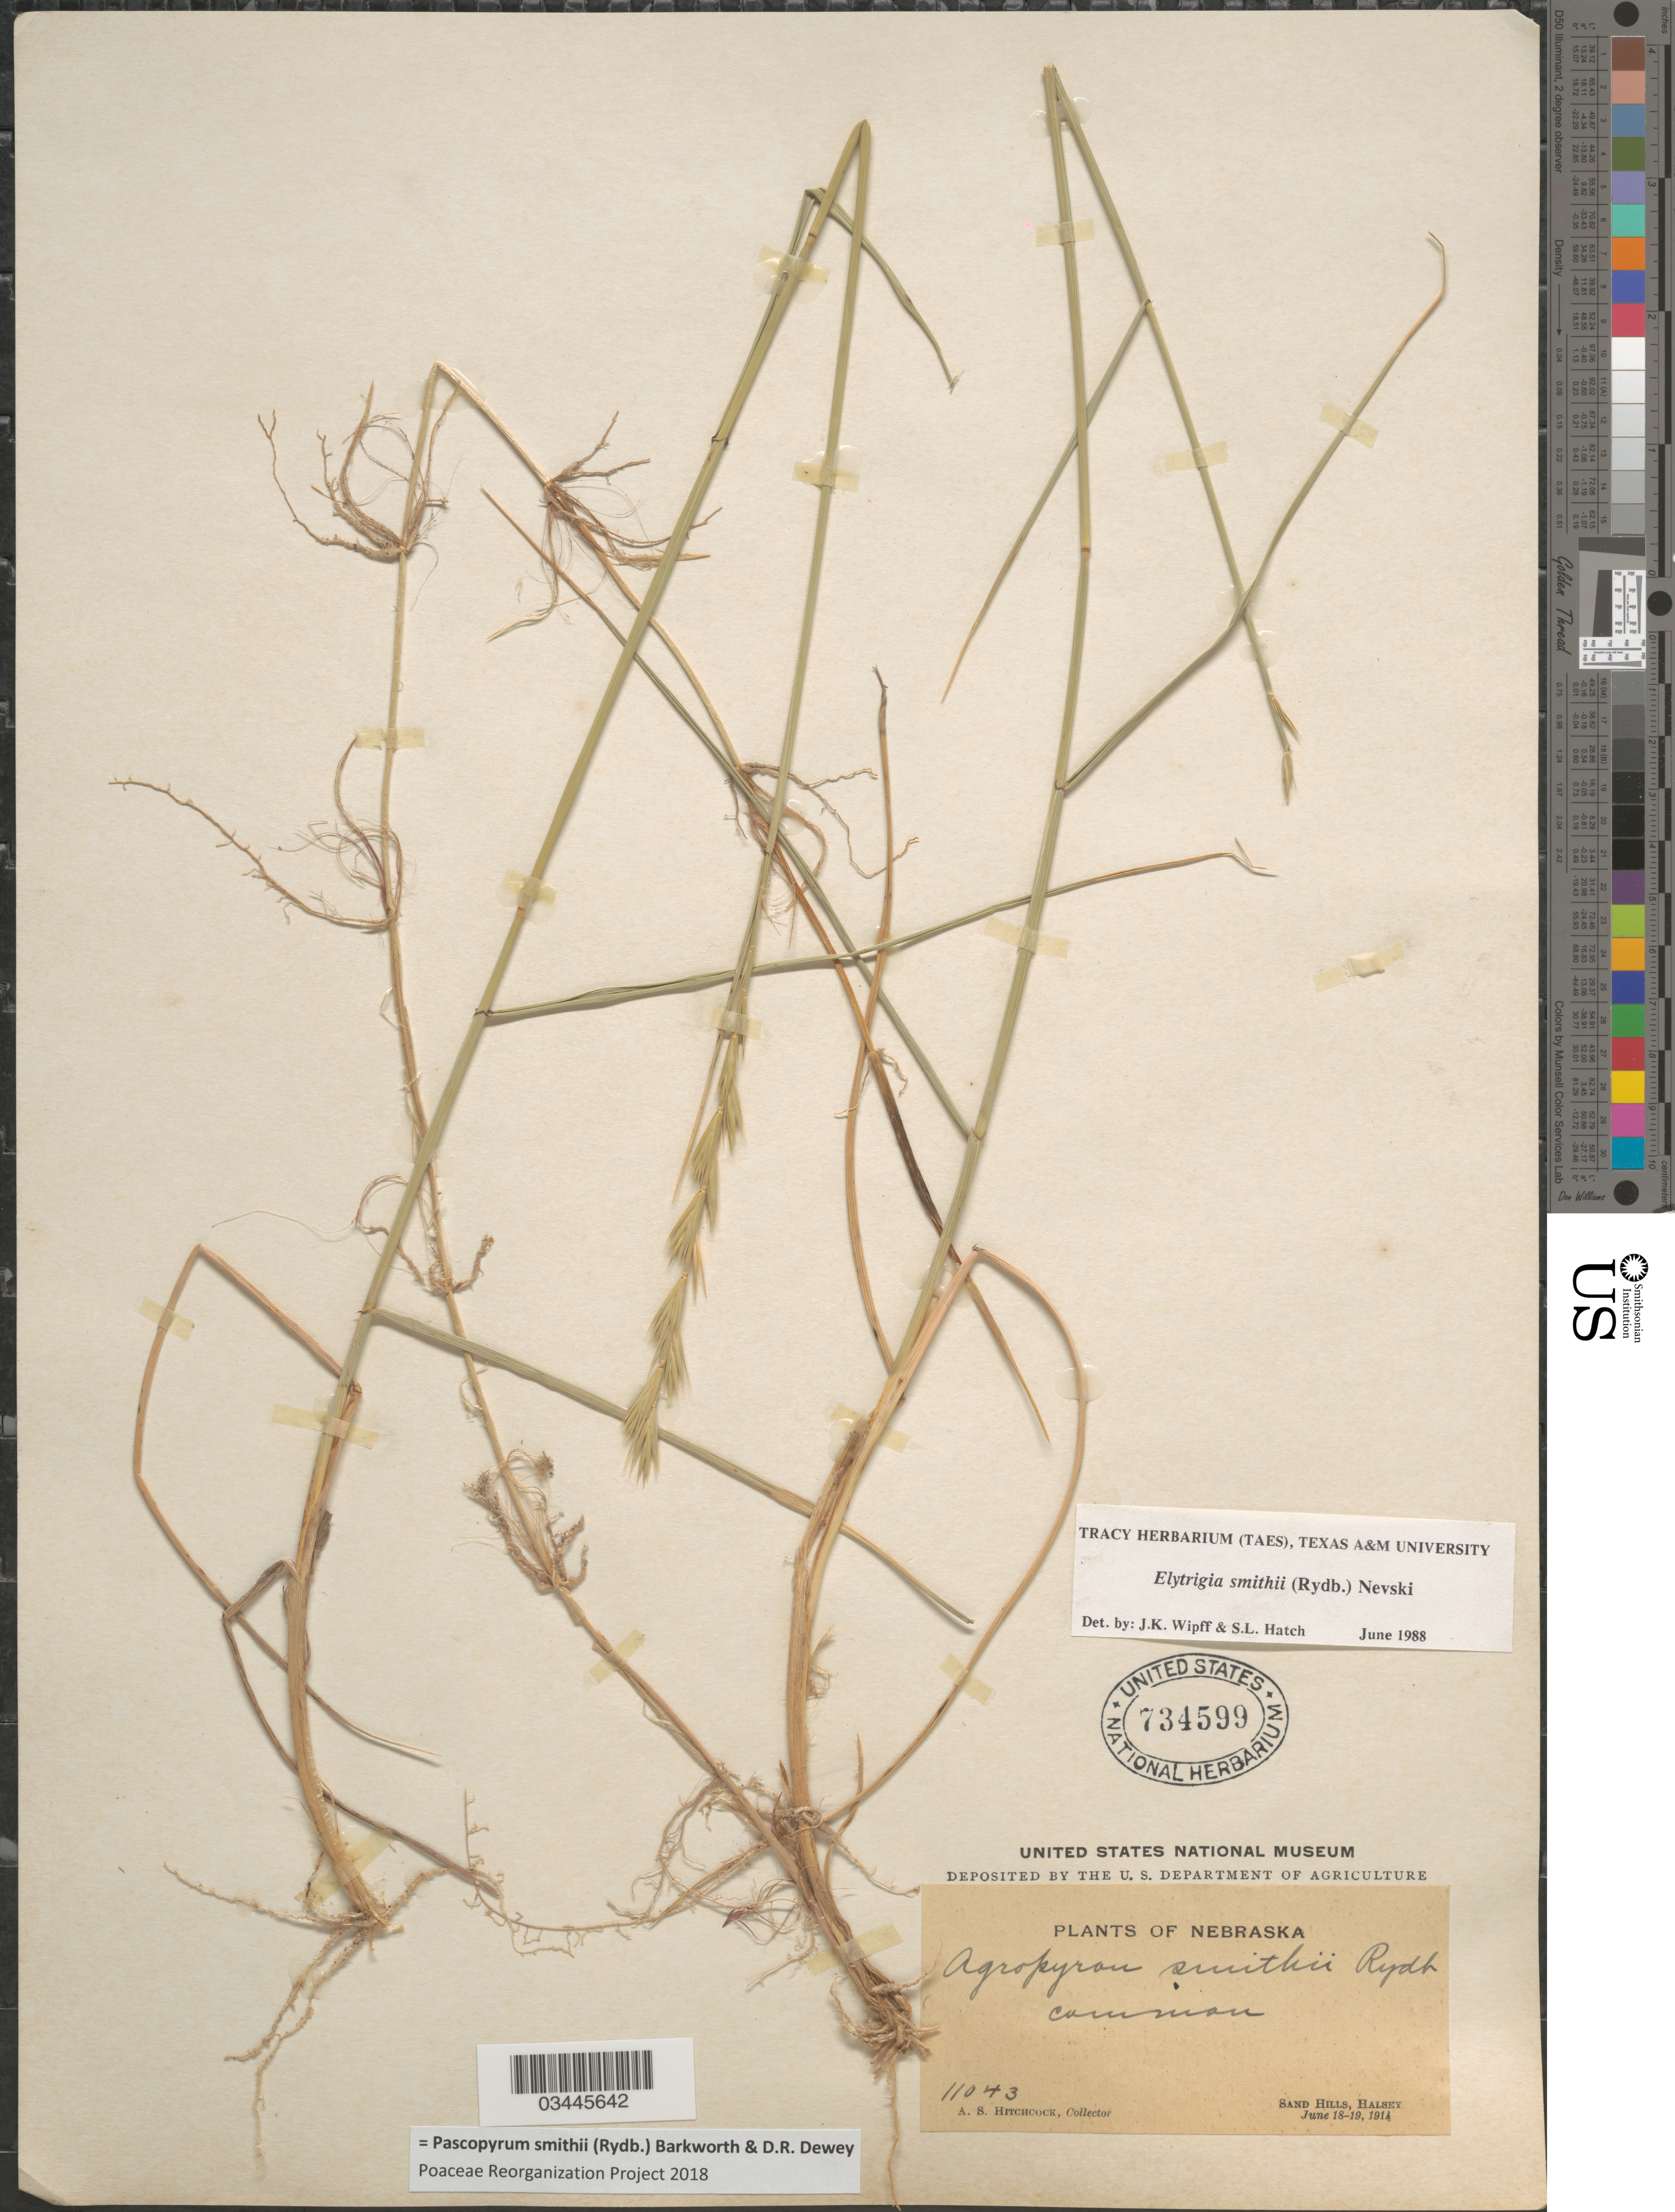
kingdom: Plantae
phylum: Tracheophyta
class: Liliopsida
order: Poales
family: Poaceae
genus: Pascopyrum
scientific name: Pascopyrum smithii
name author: (Rydb.) Barkworth & Dewey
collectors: A. S. Hitchcock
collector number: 11043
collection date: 1914-06-18/1914-06-19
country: United States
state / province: Nebraska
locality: Sand Hills, Halsey.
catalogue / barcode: US 734599